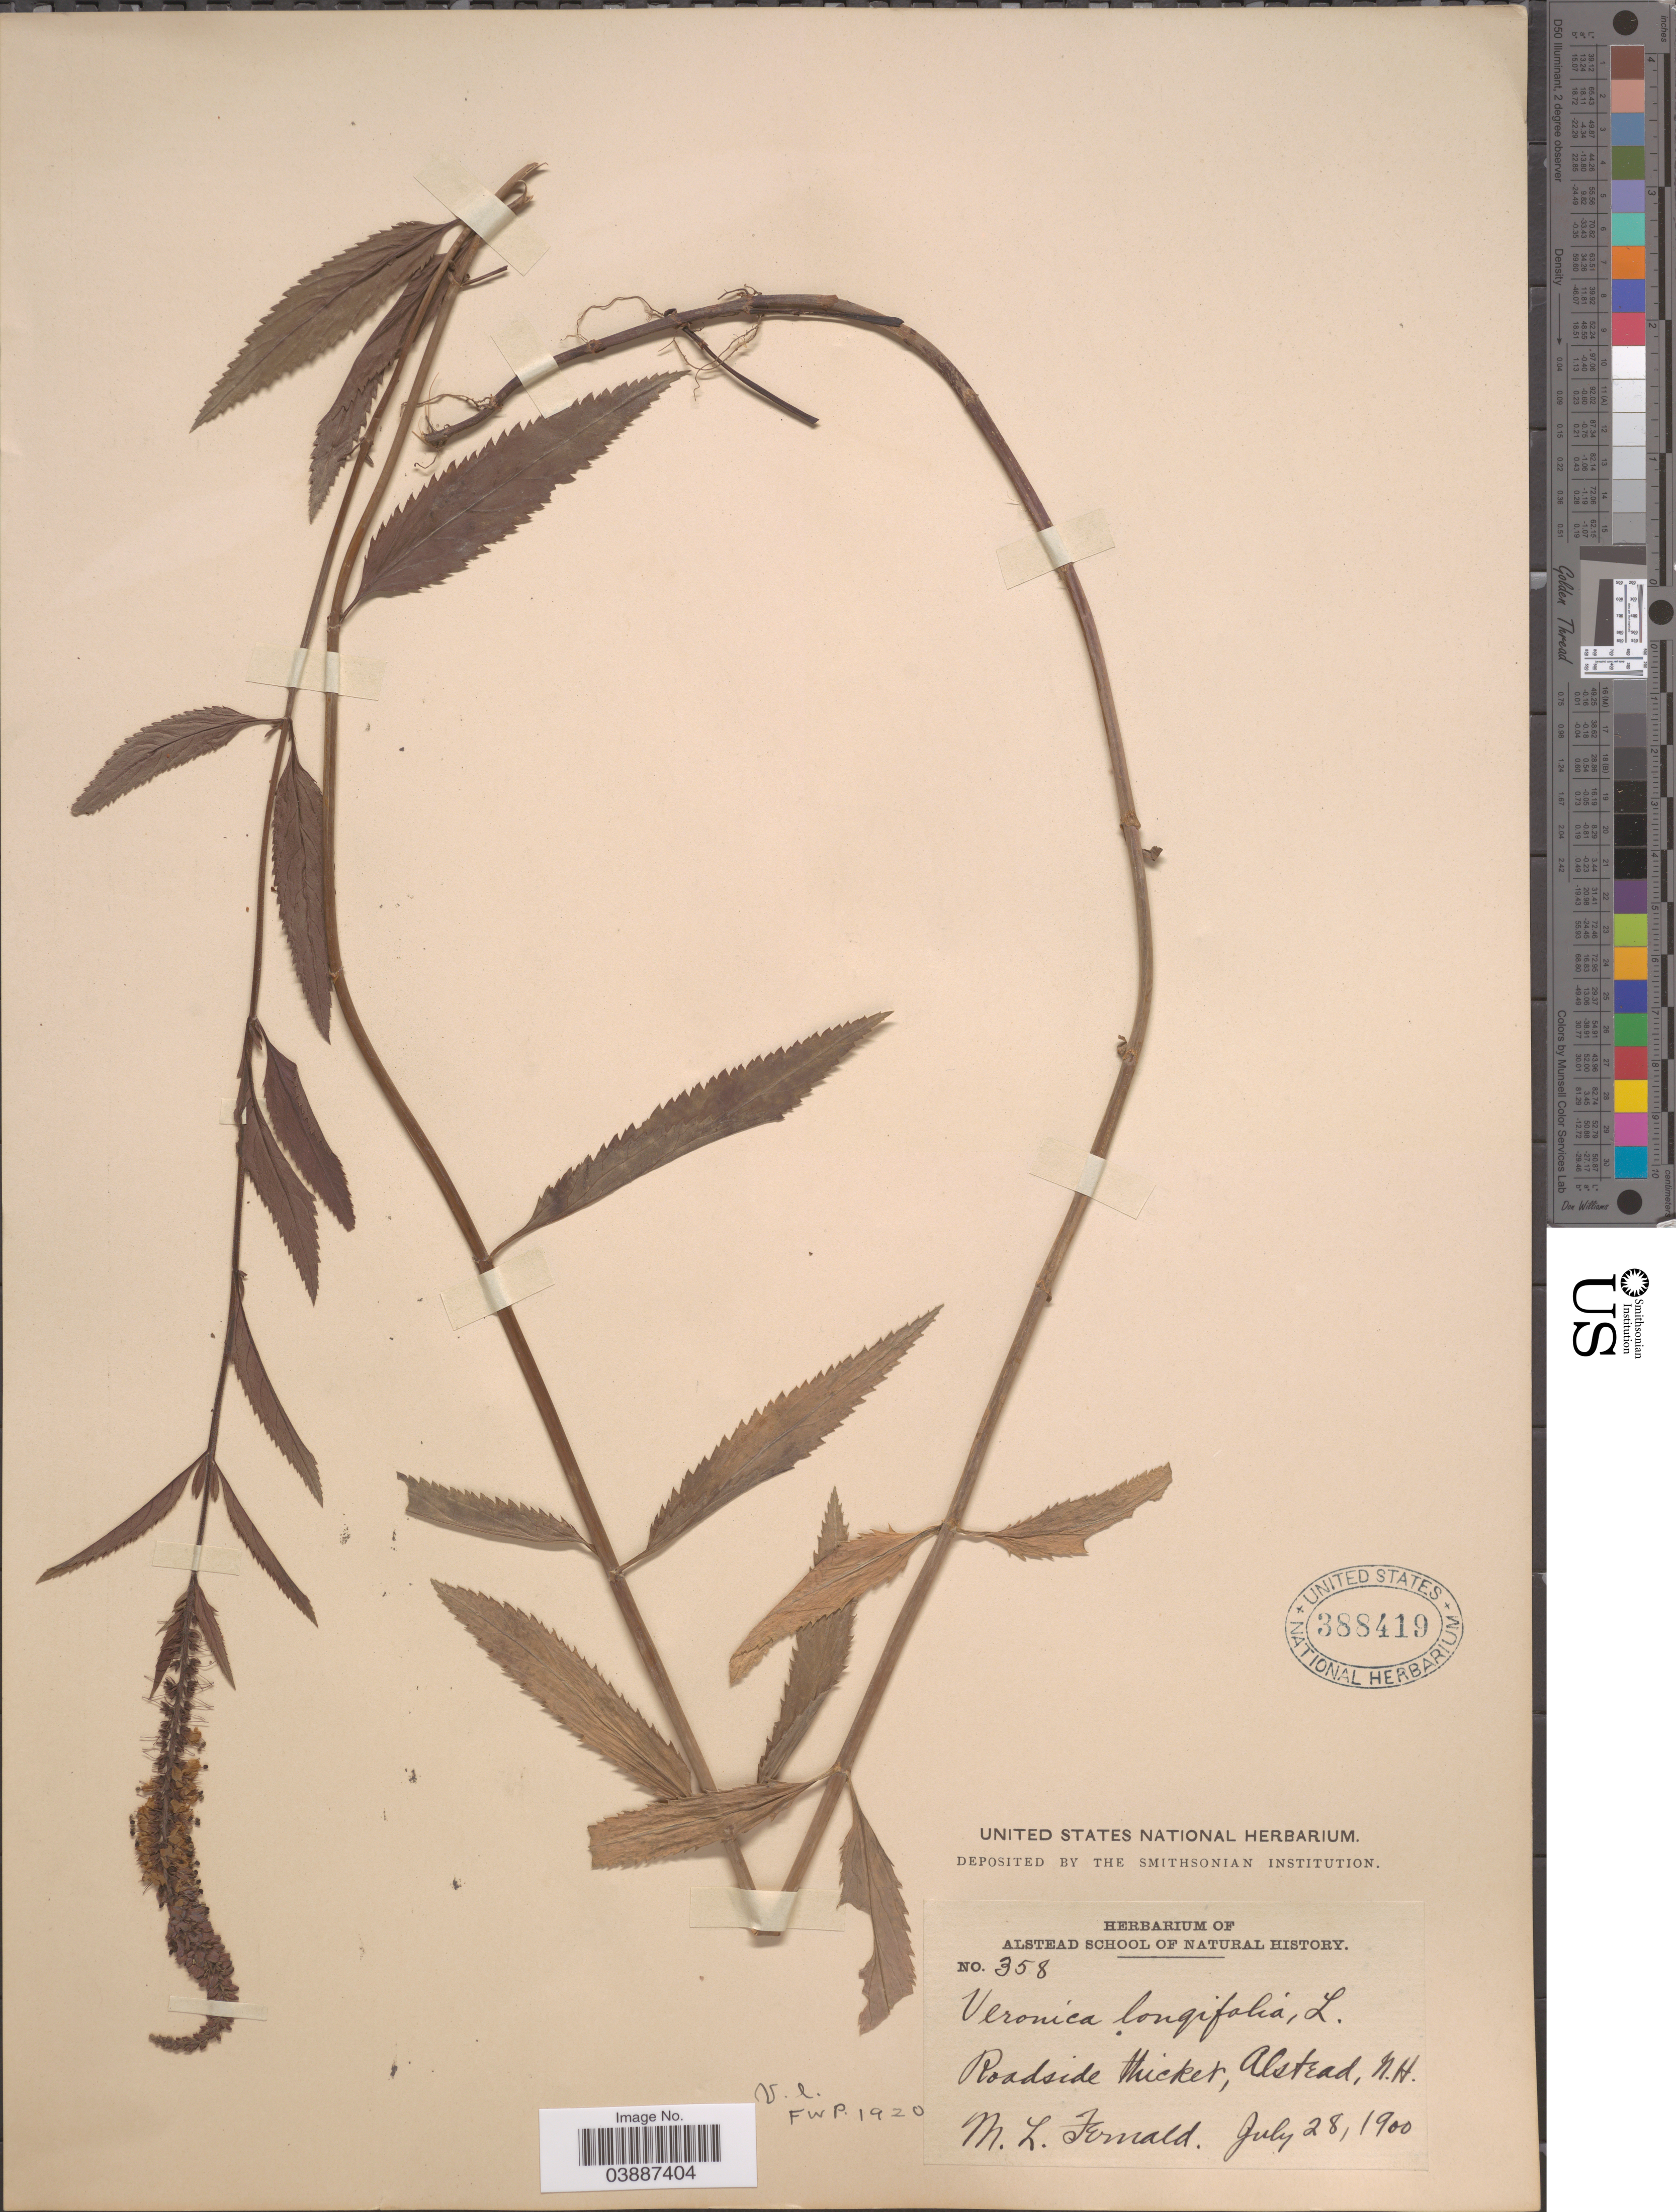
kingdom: Plantae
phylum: Tracheophyta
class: Magnoliopsida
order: Lamiales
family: Plantaginaceae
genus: Veronica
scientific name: Veronica longifolia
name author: L.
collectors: M. L. Fernald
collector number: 358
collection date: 1900-07-28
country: United States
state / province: New Hampshire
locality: Roadside thicket, Alstead.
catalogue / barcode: US 388419